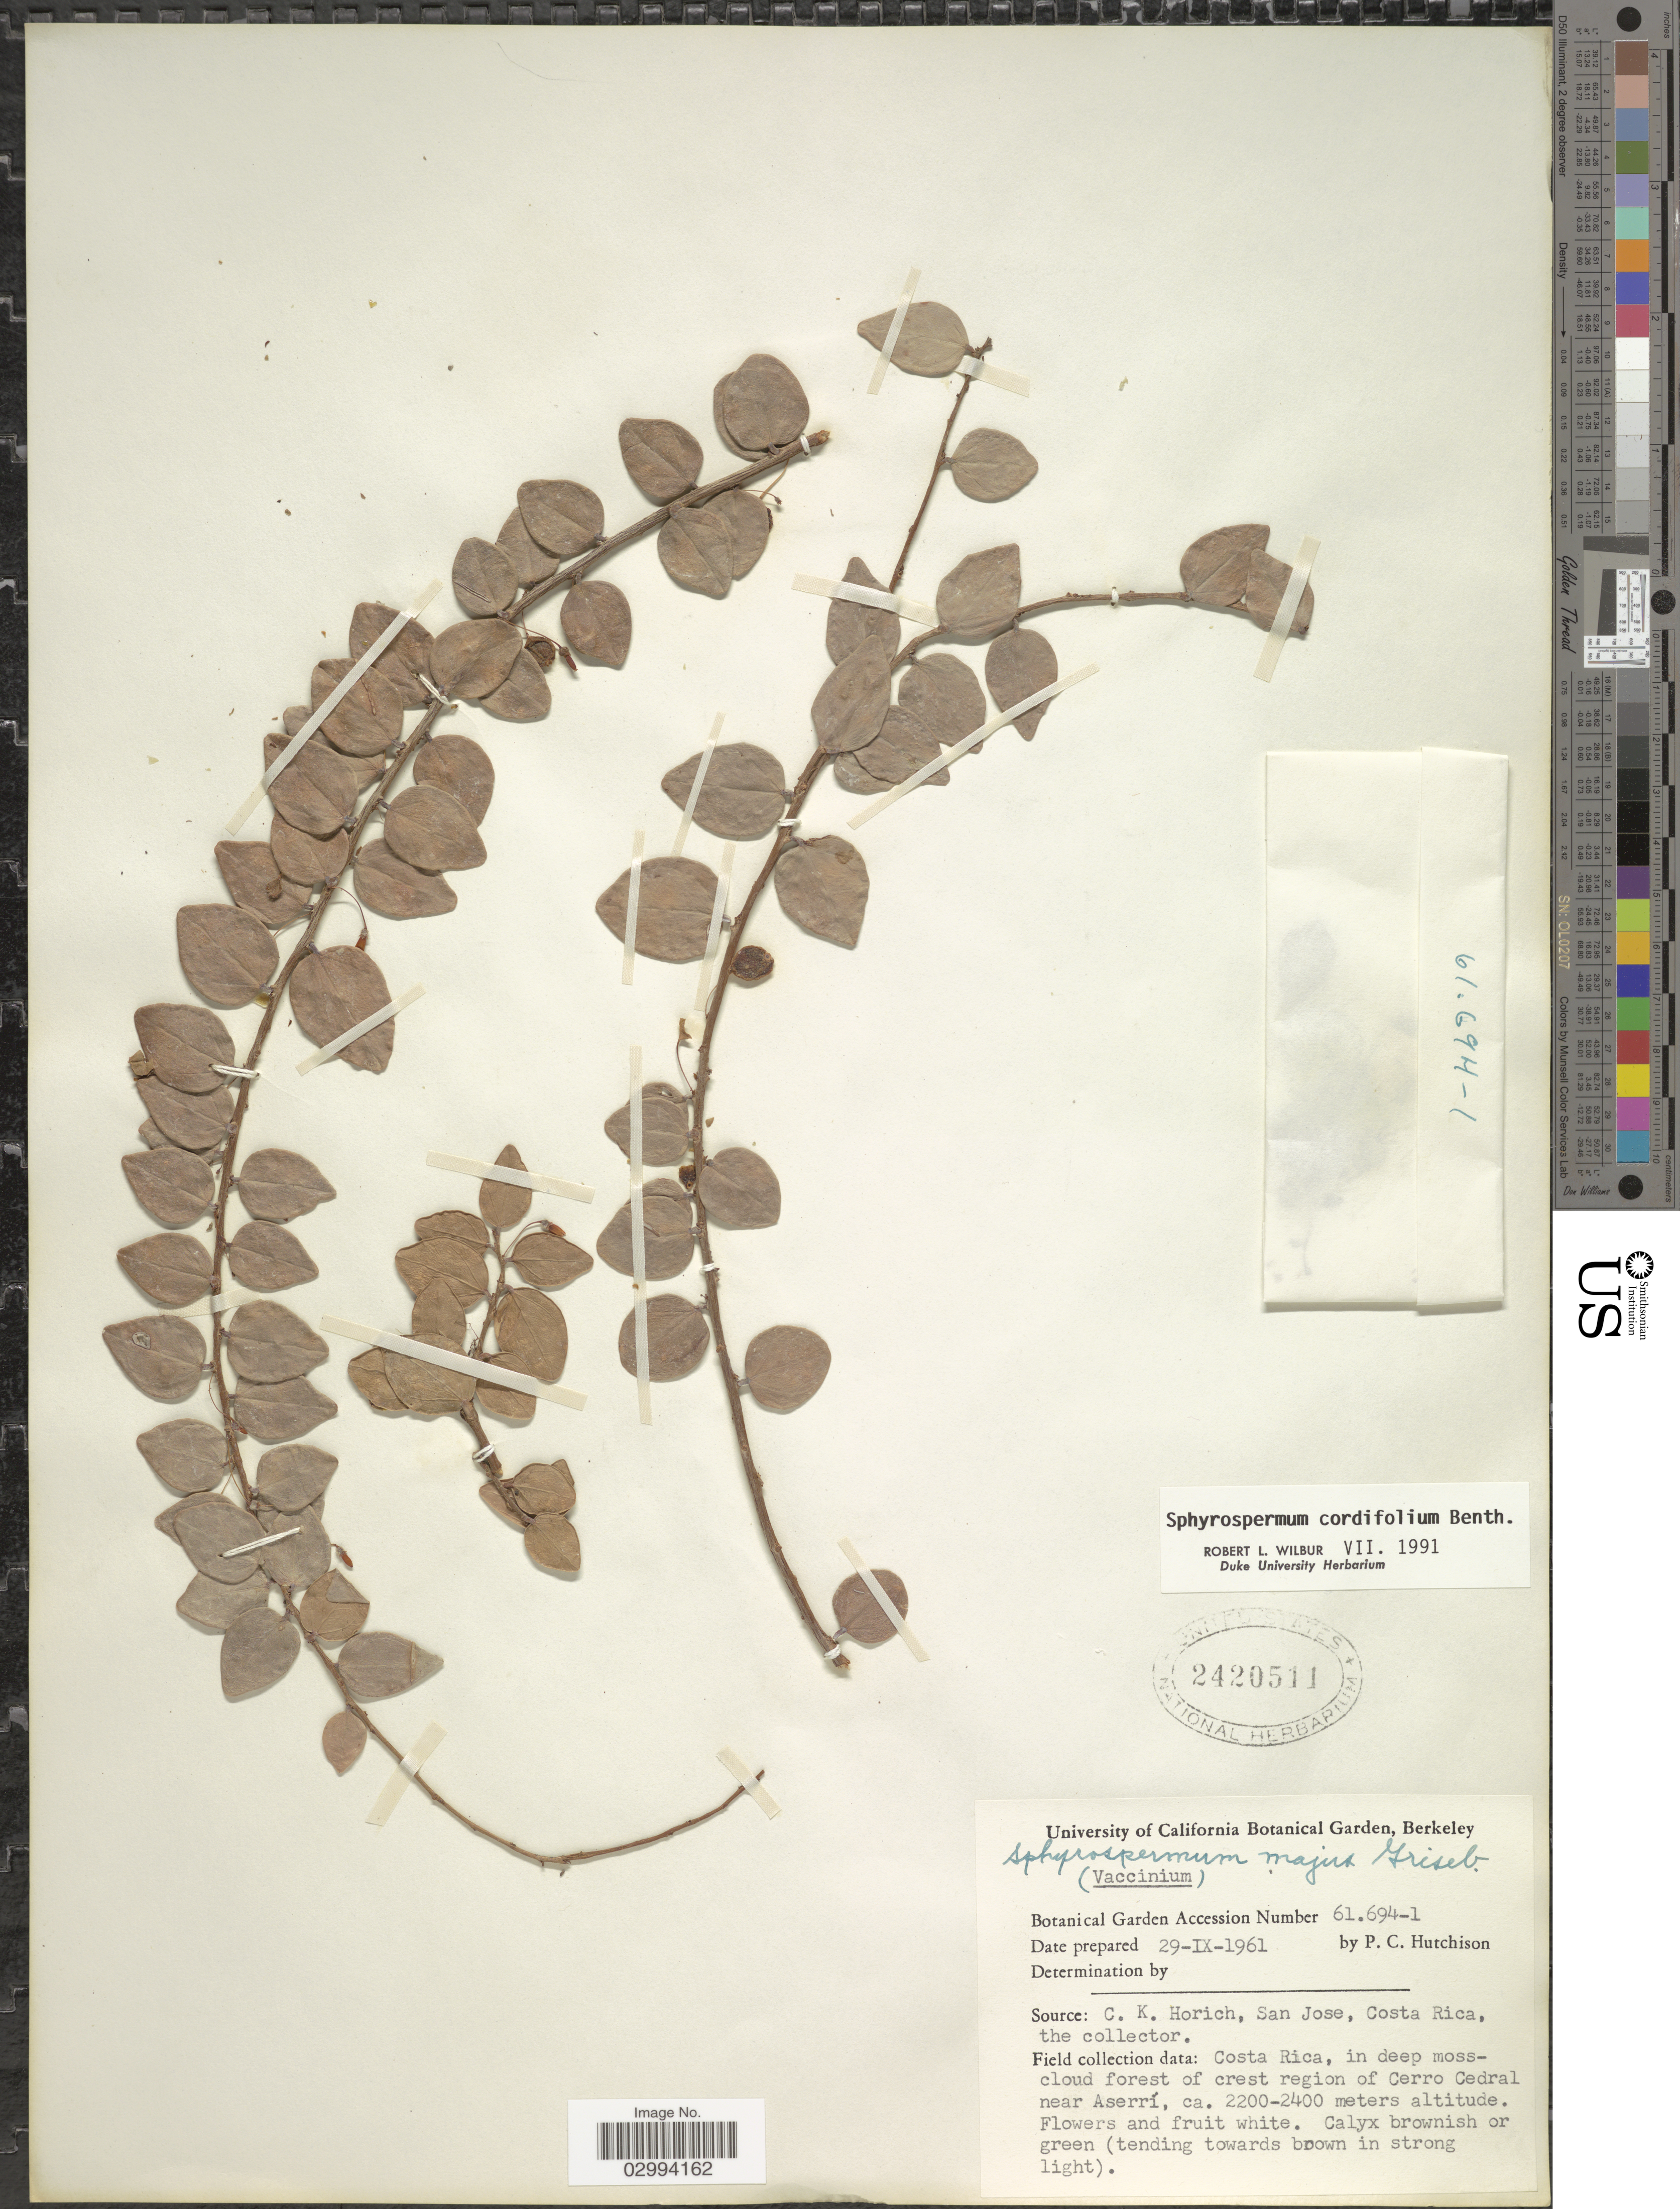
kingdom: Plantae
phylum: Tracheophyta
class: Magnoliopsida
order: Ericales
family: Ericaceae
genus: Sphyrospermum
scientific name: Sphyrospermum cordifolium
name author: Benth.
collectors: P. C. Hutchison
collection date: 1961-09-29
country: United States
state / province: California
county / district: Alameda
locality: University of California Botanical Garden, Berkeley.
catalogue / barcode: US 2420511